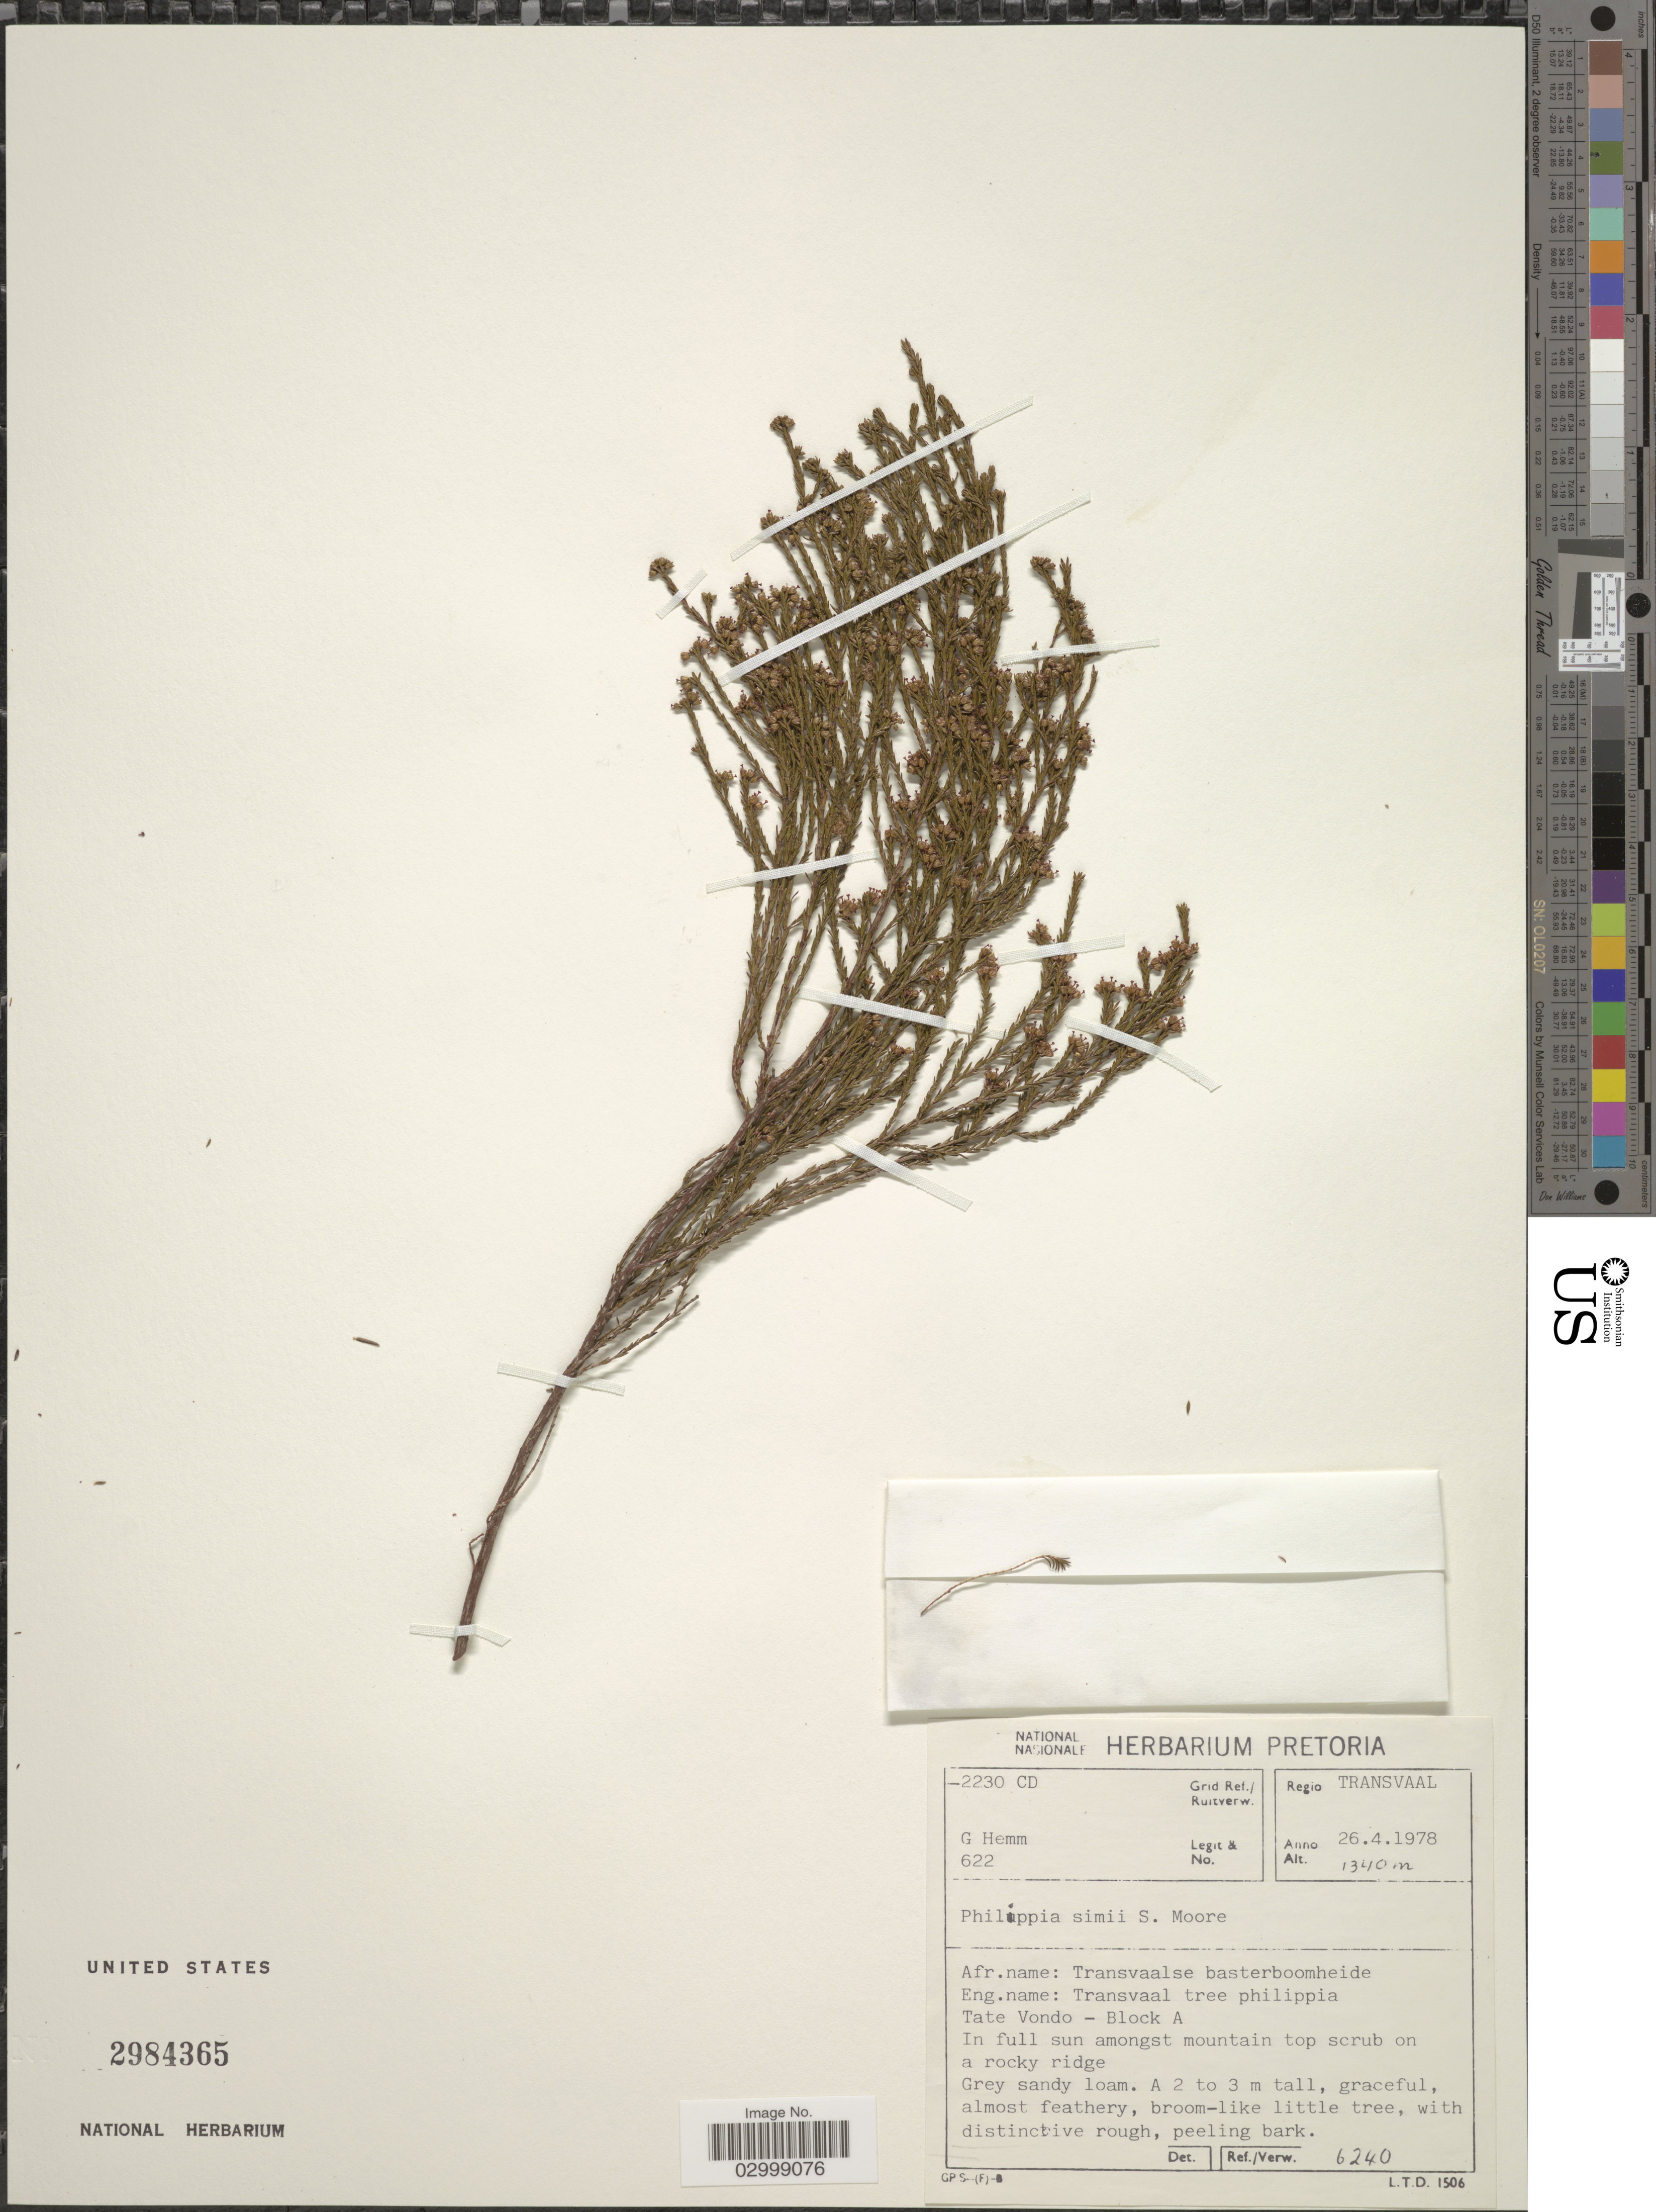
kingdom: Plantae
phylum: Tracheophyta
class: Magnoliopsida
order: Ericales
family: Ericaceae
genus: Philippia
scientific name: Philippia simii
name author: S. Moore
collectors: G. Hemm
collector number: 622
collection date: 1978-04-26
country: South Africa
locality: Regio Transvaal, Grid Ref./Ruitverw. 2230 CD, Tate Vondo - Block A.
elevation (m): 1340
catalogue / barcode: US 2984365